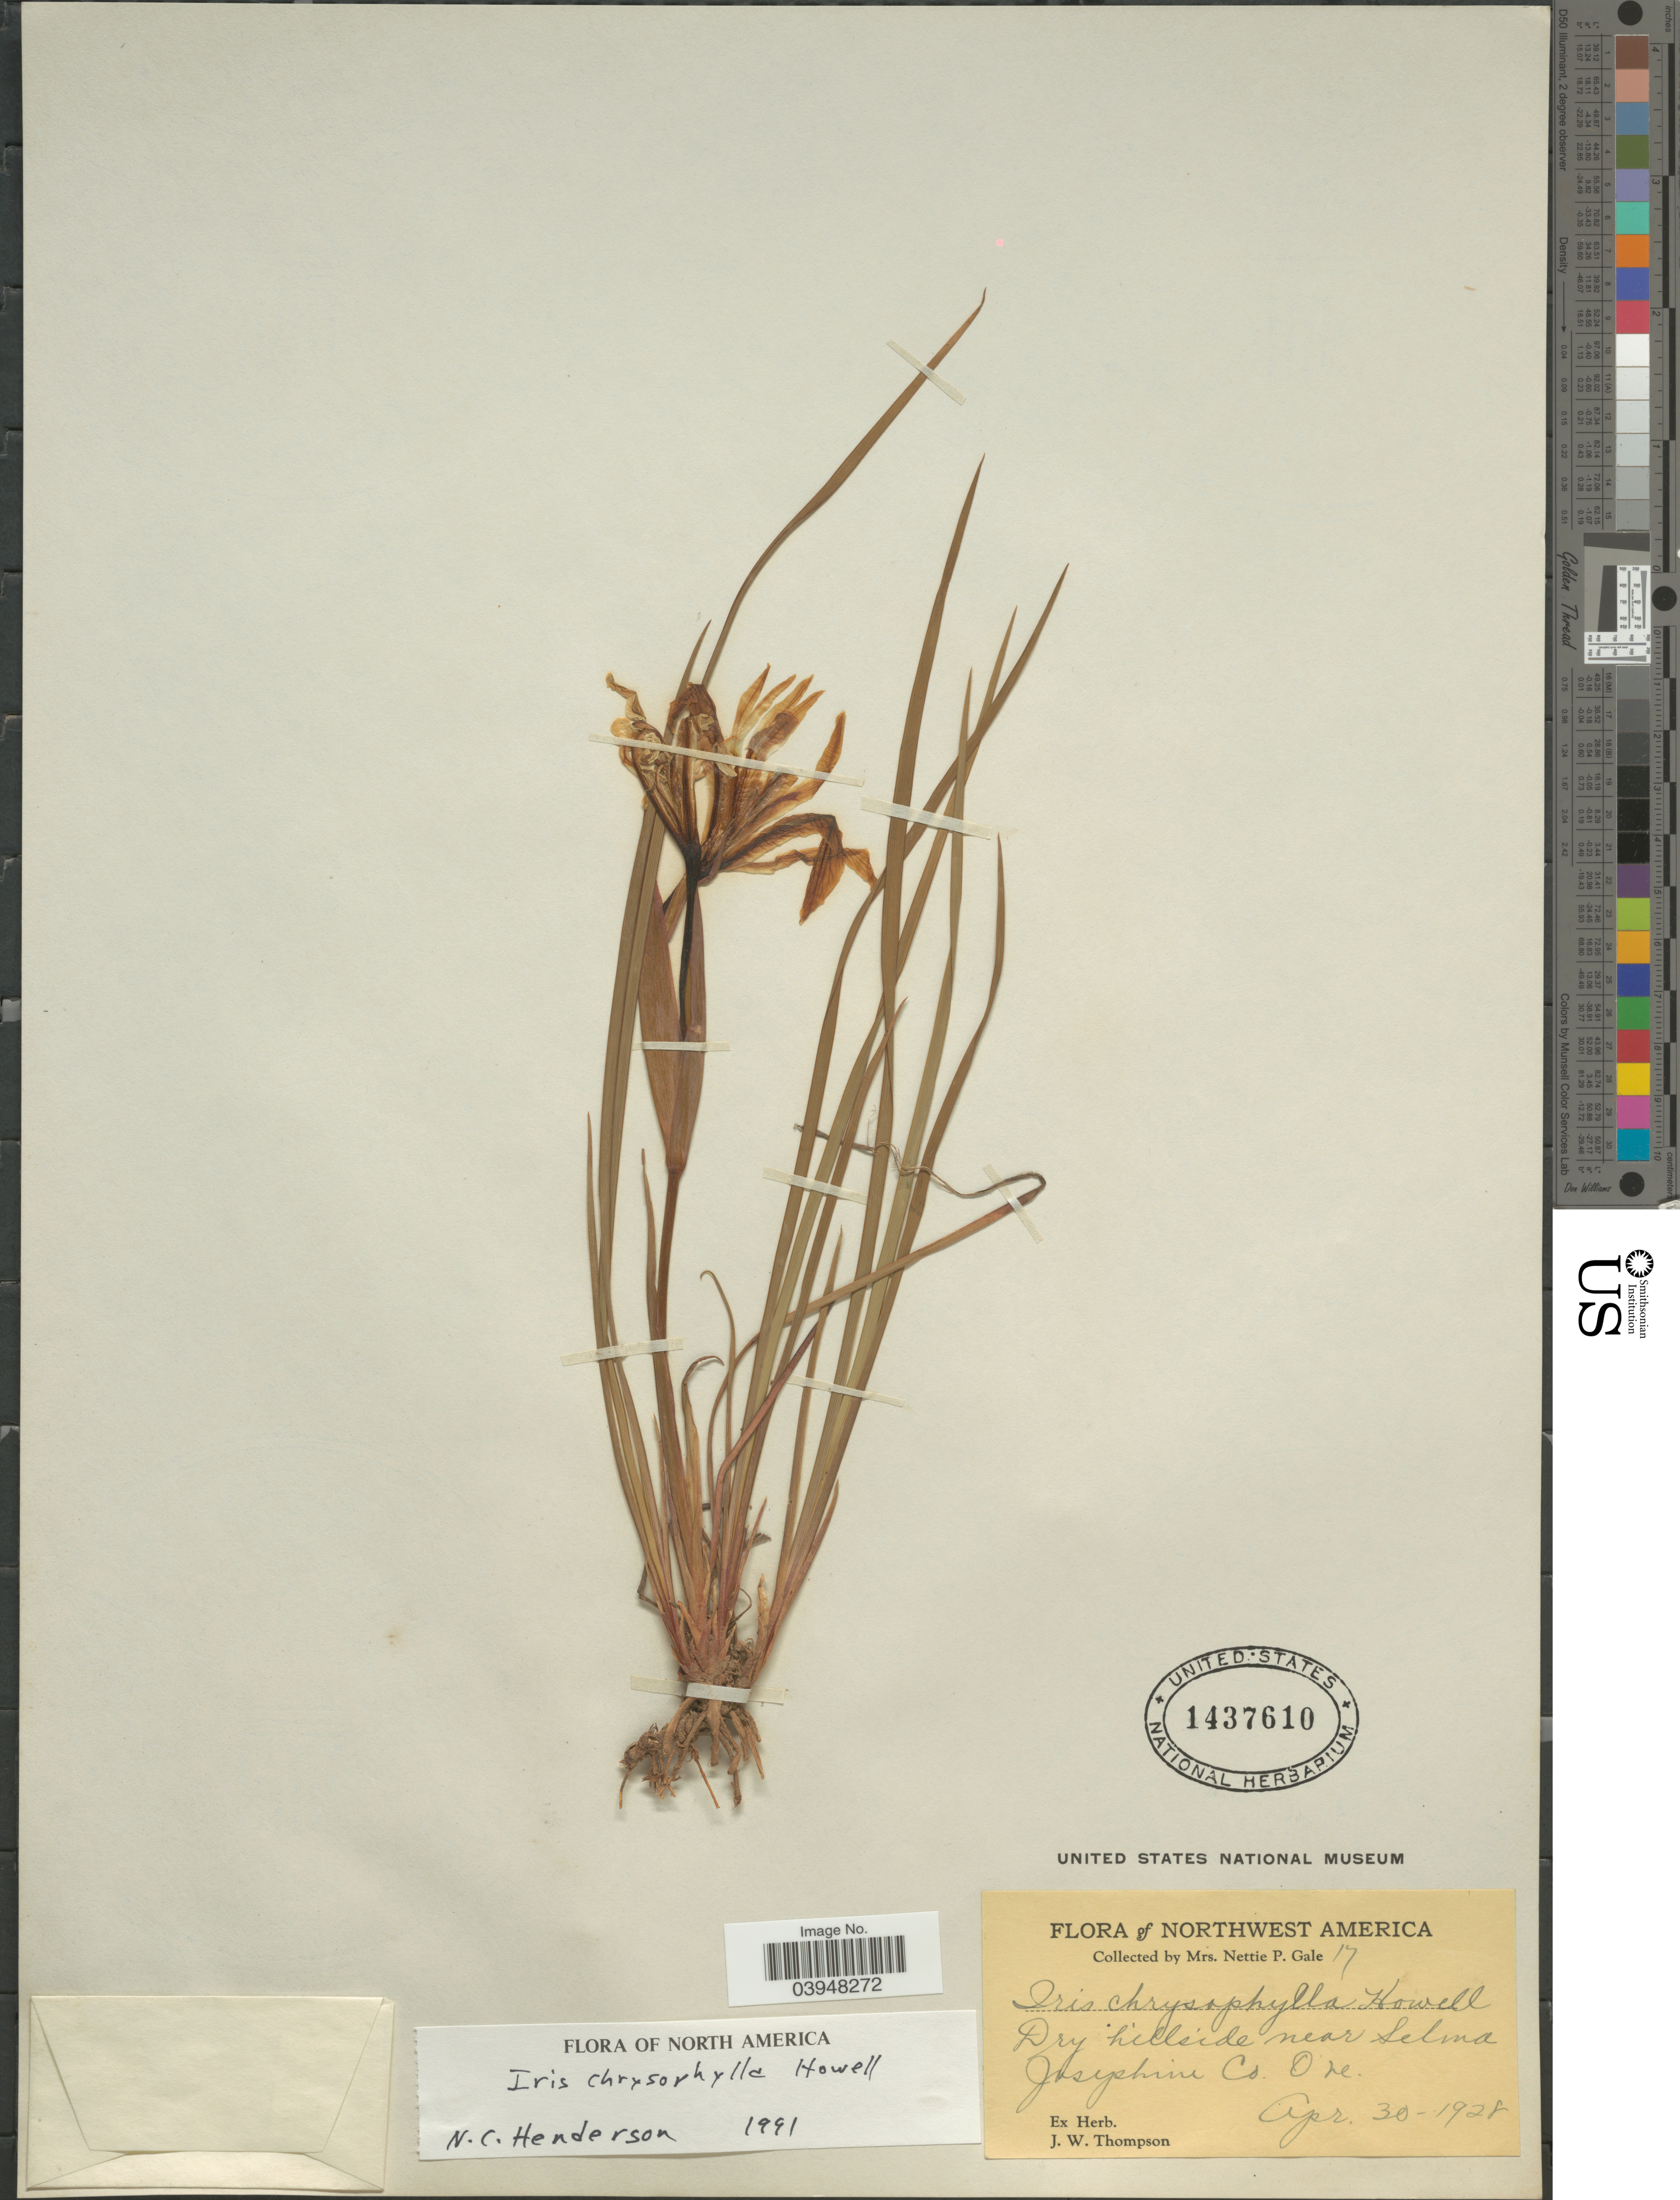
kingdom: Plantae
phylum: Tracheophyta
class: Liliopsida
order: Asparagales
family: Iridaceae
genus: Iris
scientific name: Iris chrysophylla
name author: Howell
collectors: N. Gale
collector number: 17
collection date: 1928-04-30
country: United States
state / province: Oregon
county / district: Josephine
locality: Dry hillside near Selma. Josephine Co.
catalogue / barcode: US 1437610